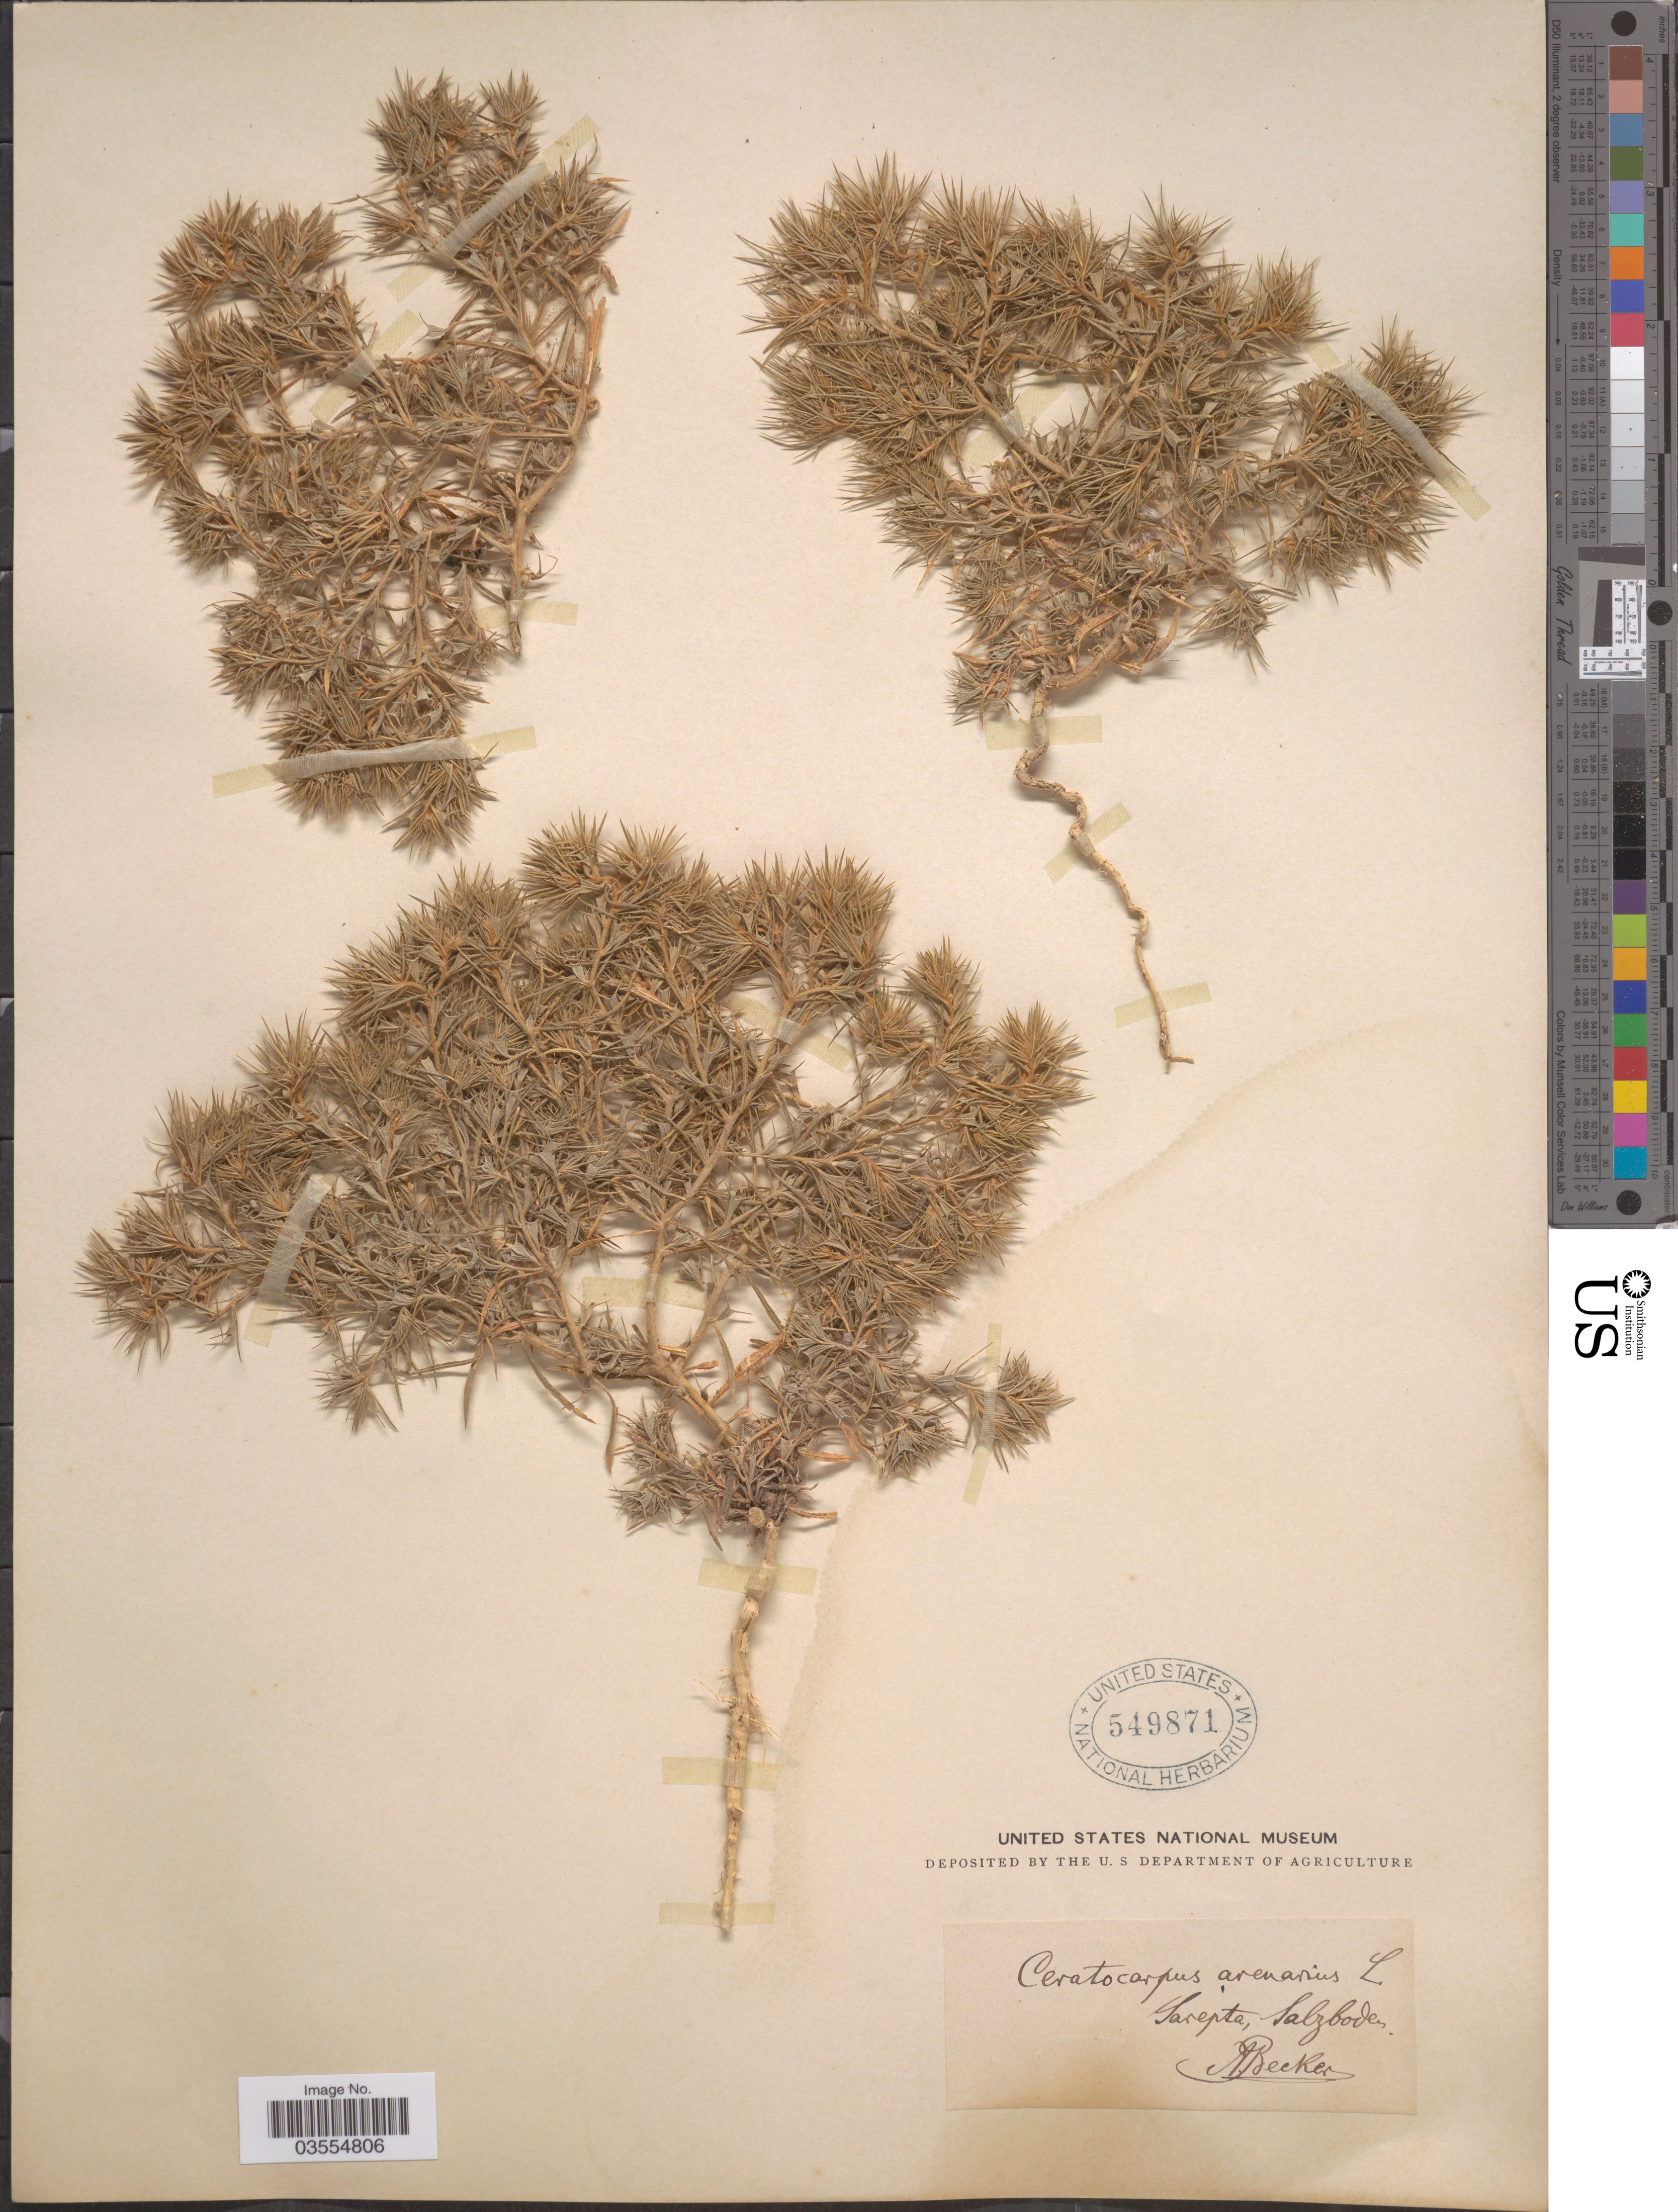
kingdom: Plantae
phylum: Tracheophyta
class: Magnoliopsida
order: Caryophyllales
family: Amaranthaceae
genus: Ceratocarpus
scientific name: Ceratocarpus arenarius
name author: L.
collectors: A. Becker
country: Russian Federation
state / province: Volgograd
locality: Sarepta, Salzboden.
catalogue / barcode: US 549871